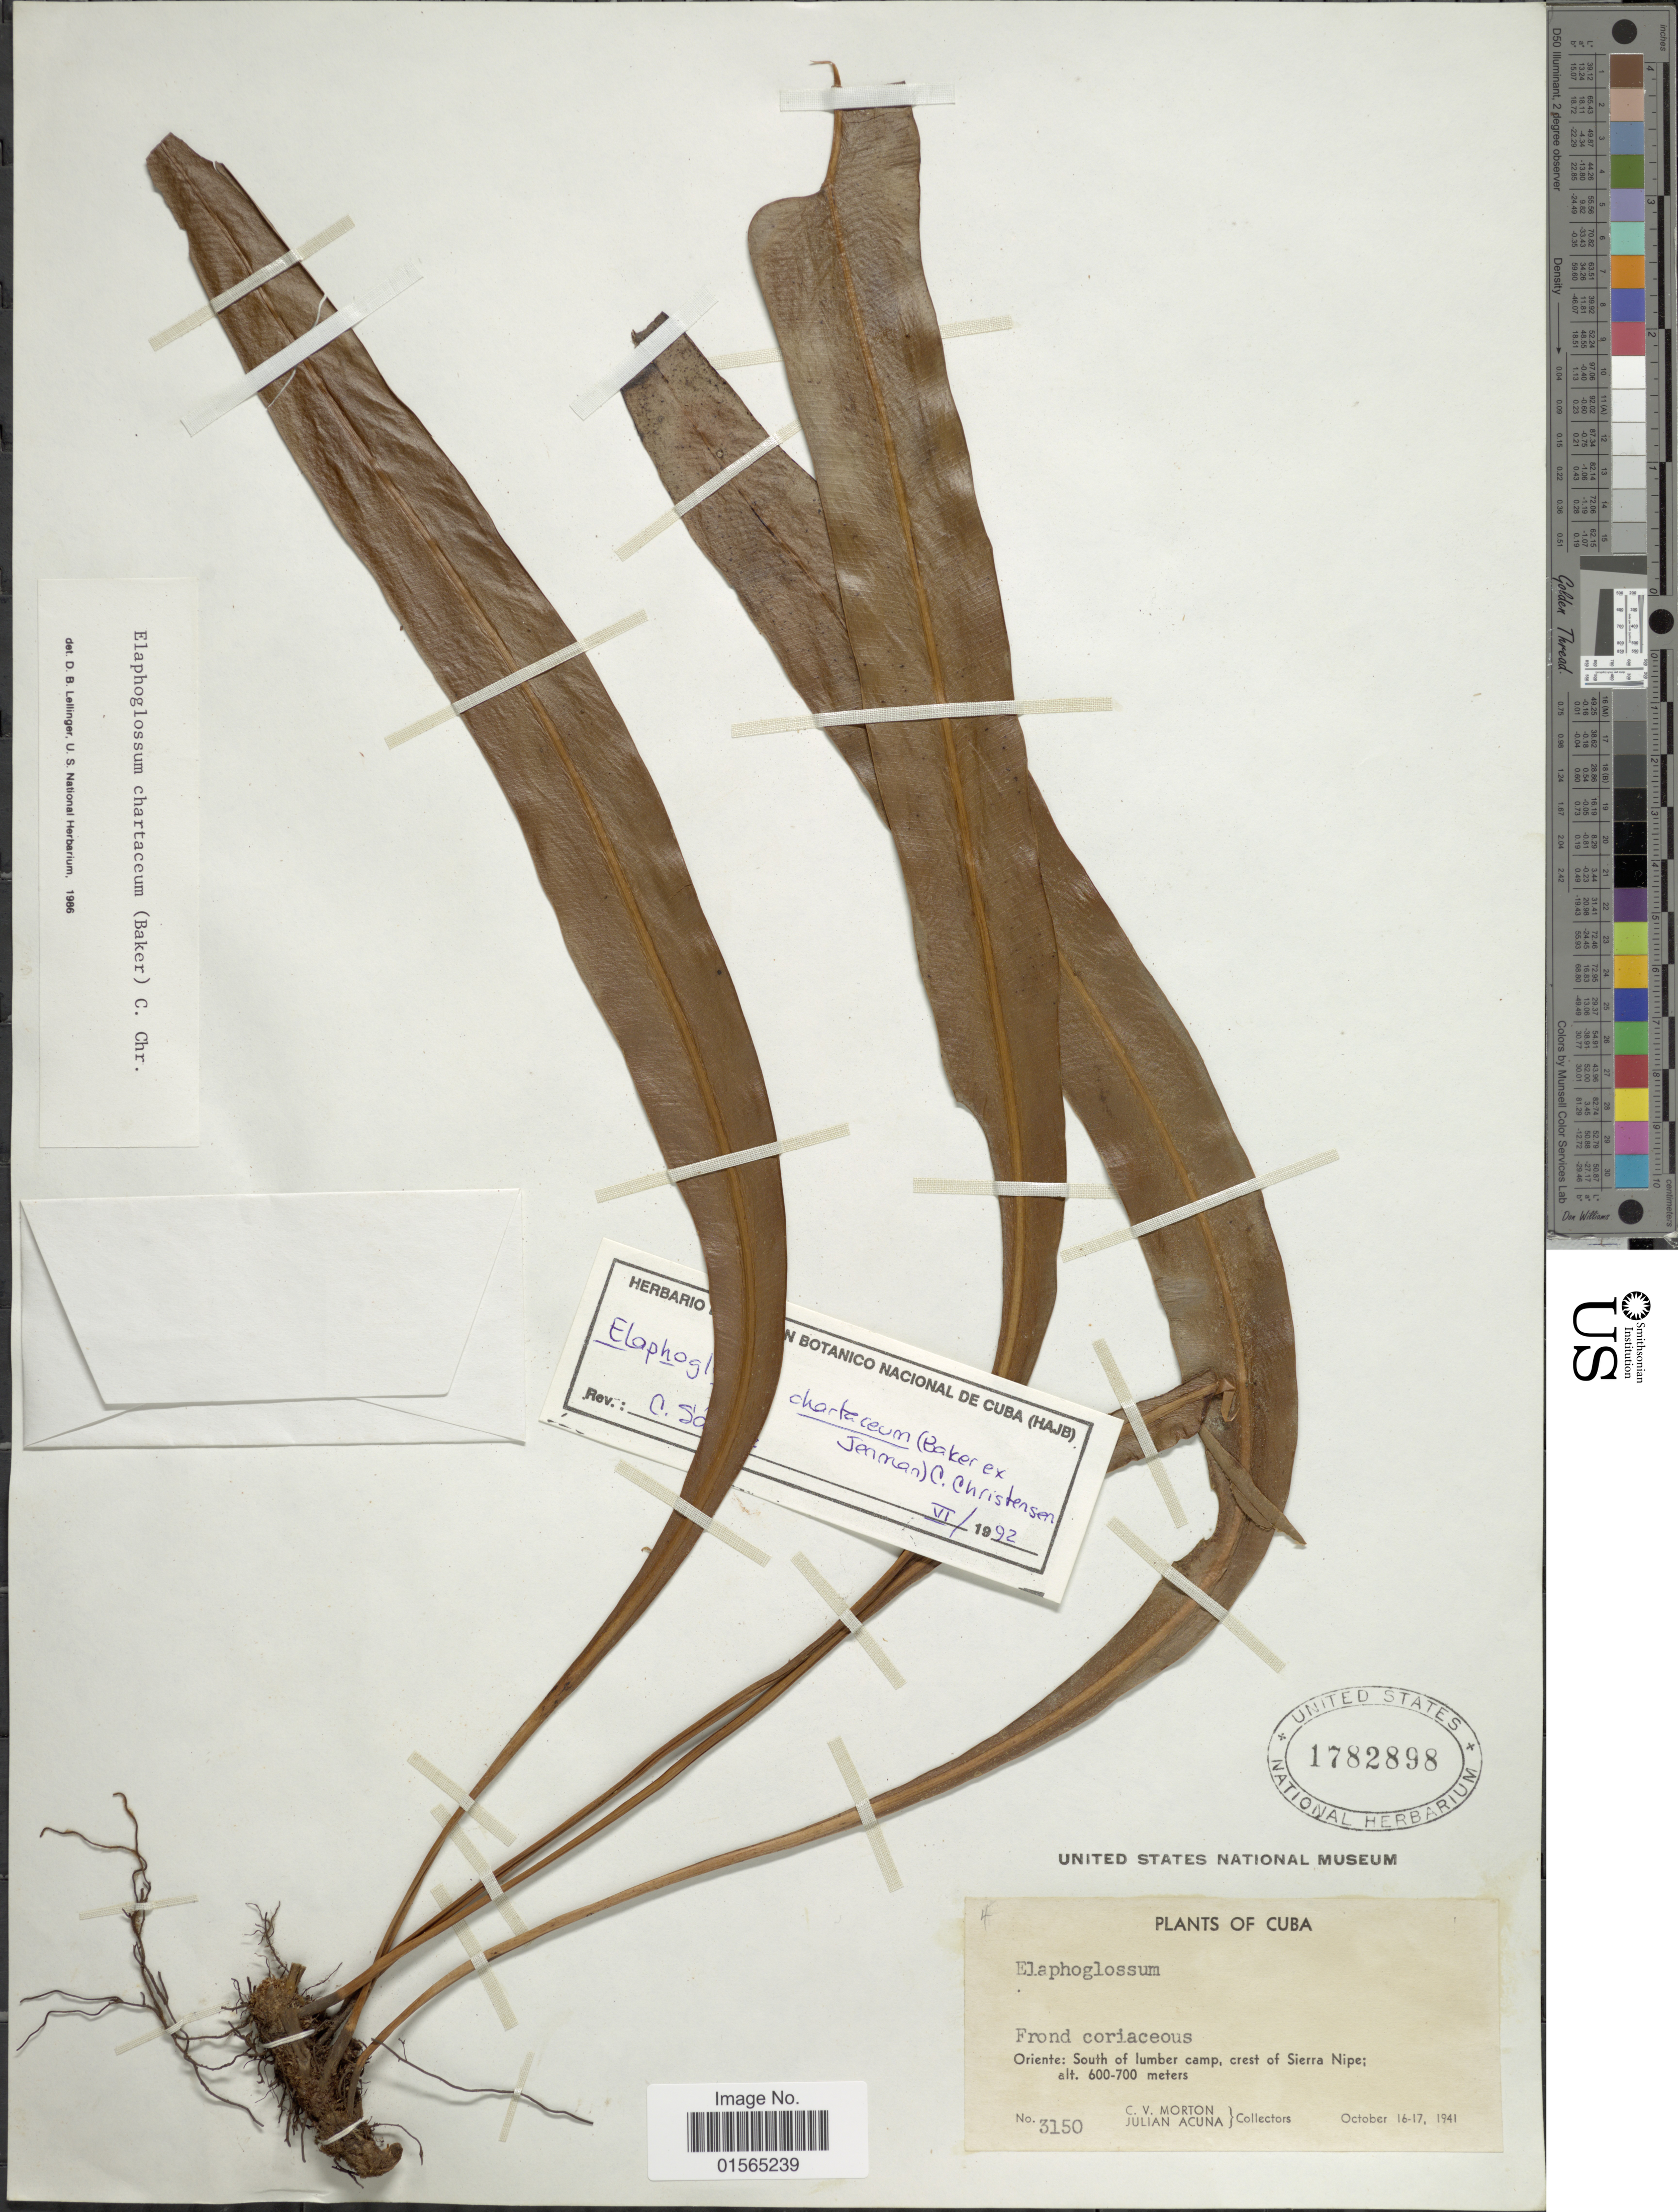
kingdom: Plantae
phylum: Tracheophyta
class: Polypodiopsida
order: Polypodiales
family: Dryopteridaceae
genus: Elaphoglossum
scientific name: Elaphoglossum chartaceum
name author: (Baker ex Jenman) C. Chr.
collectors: C. V. Morton & J. B. Acuña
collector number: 3150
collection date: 1941-10-16/1941-10-17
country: Cuba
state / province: Oriente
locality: South of lumber camp, crest of Sierra Nipe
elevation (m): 600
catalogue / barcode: US 1782898